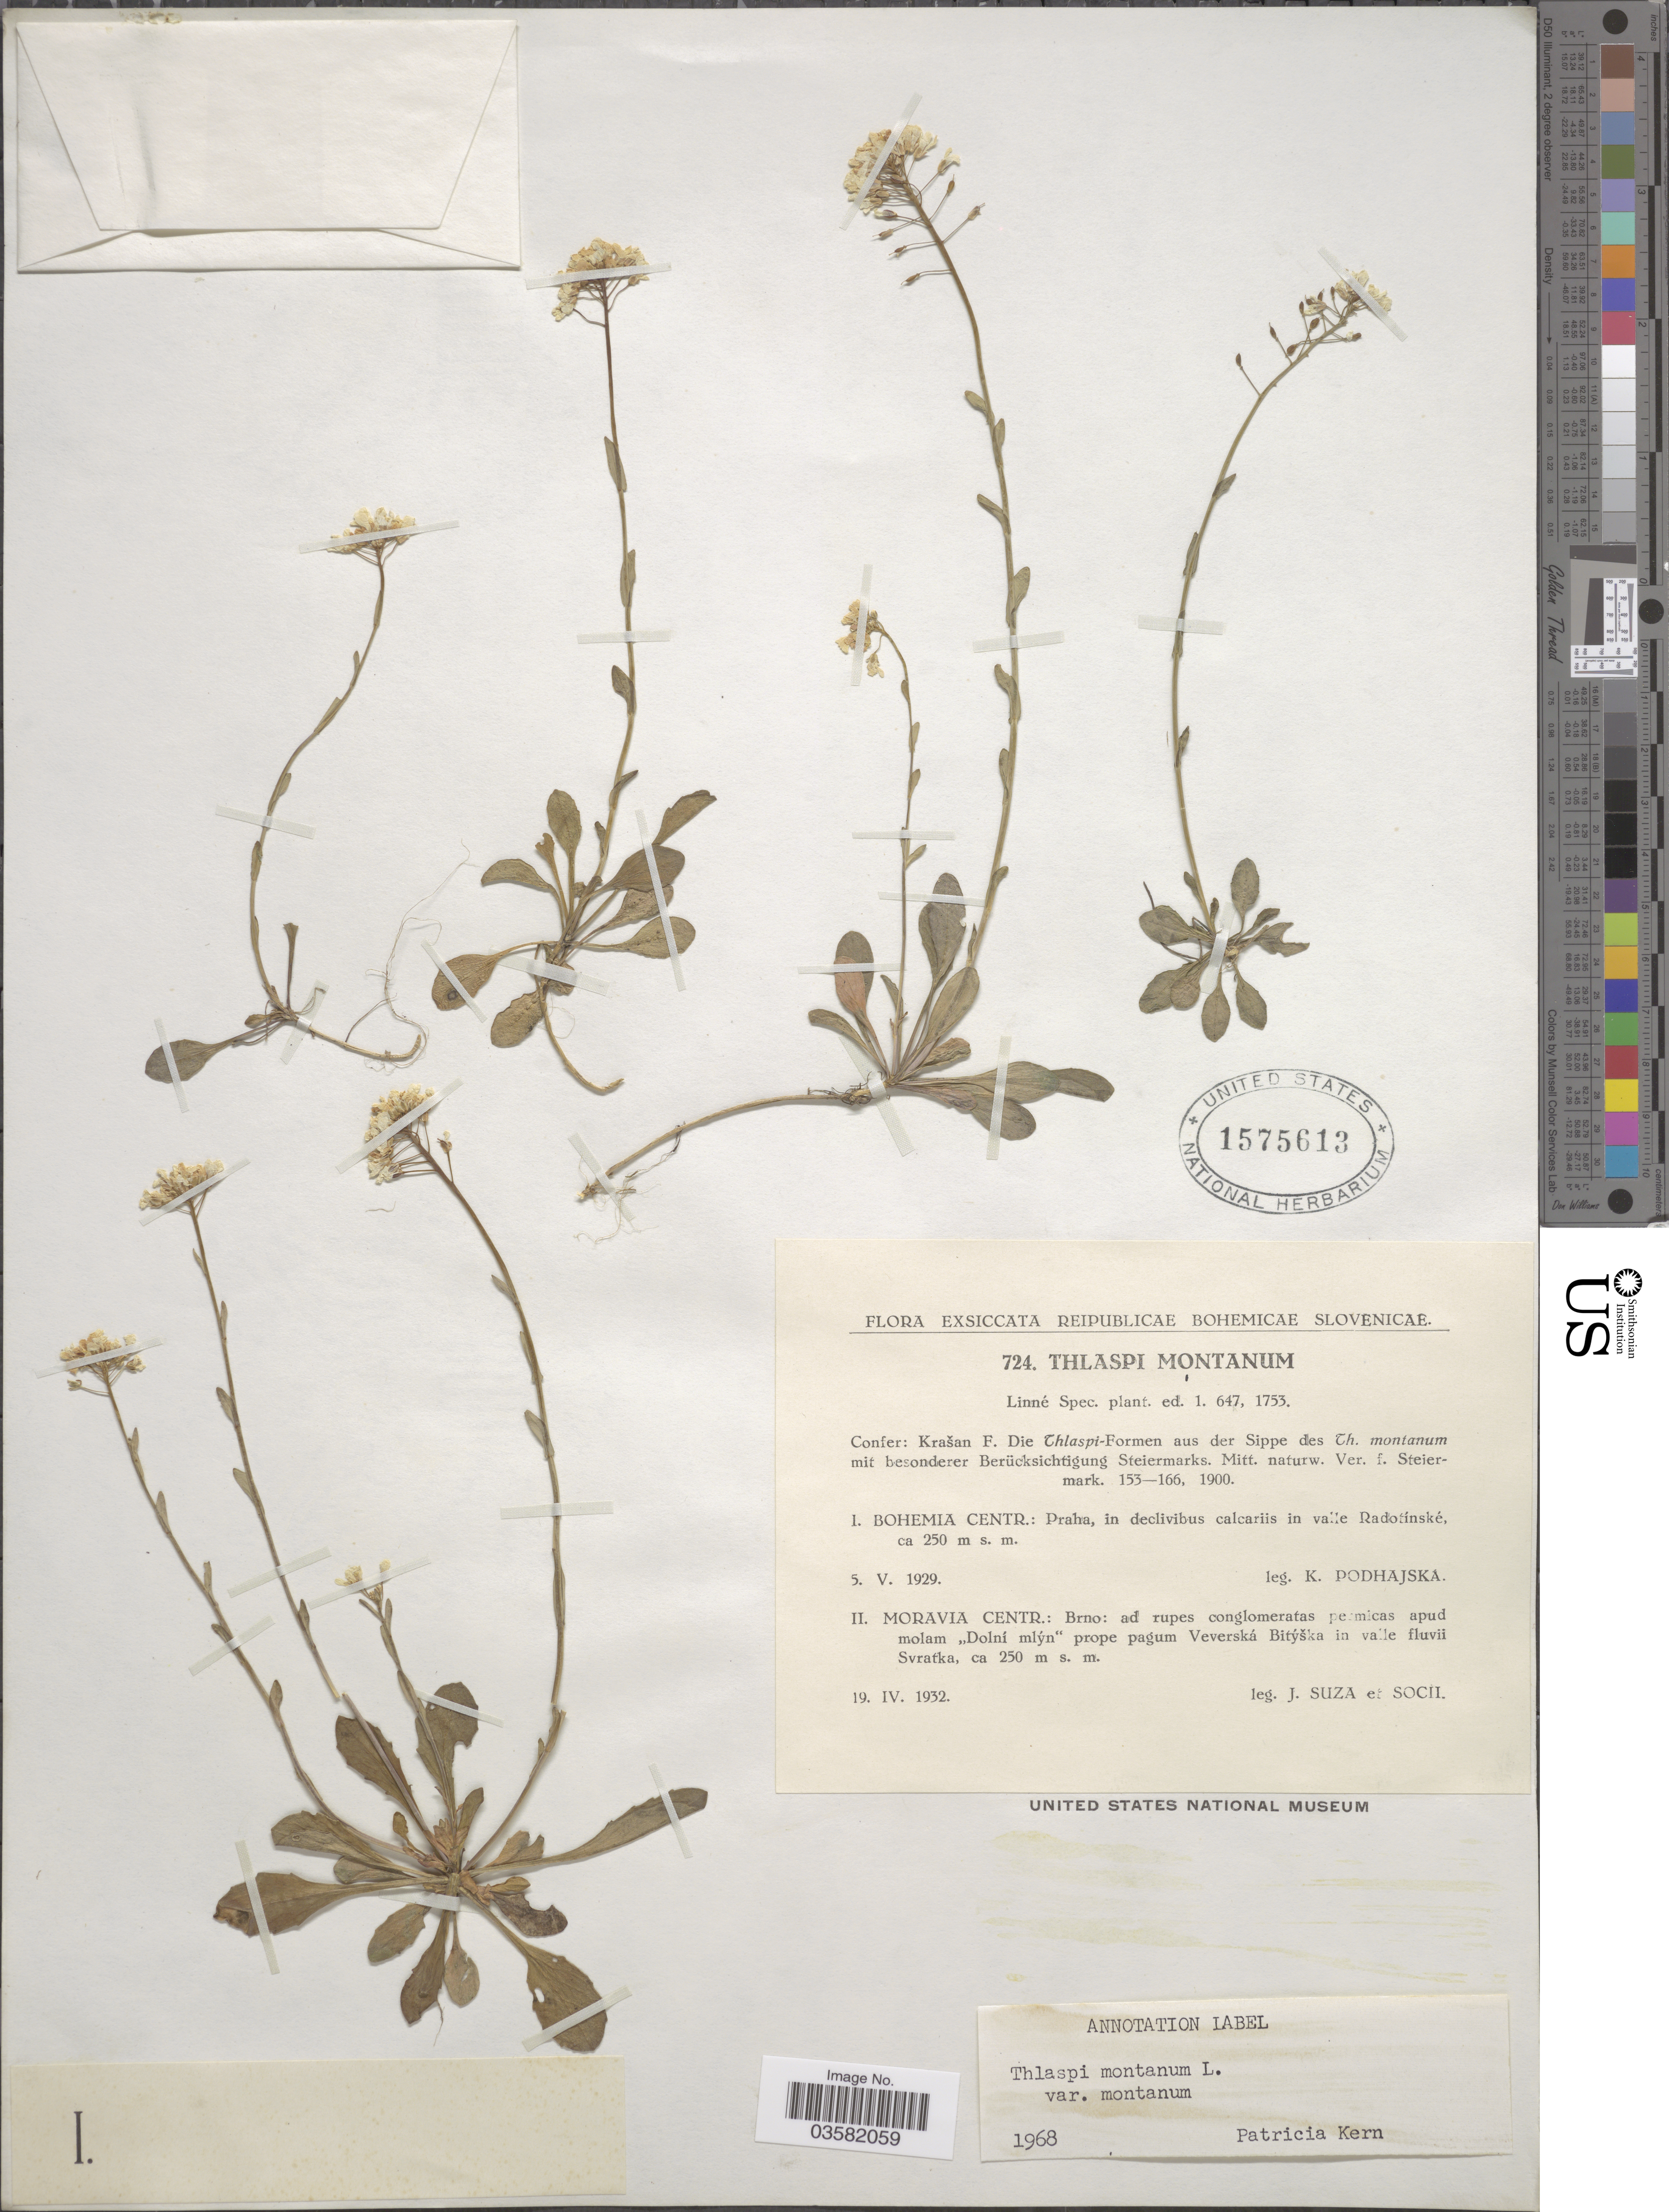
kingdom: Plantae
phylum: Tracheophyta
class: Magnoliopsida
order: Brassicales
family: Brassicaceae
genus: Thlaspi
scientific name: Thlaspi montanum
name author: L.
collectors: K. Podhajska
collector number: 724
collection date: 1929-05-05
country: Czechia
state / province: Central Bohemian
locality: Reipublicae Bohemicae Slovenicae. Bohemia Centr.: Praha, in declivibus calcariis in valle Radotínské.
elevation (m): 250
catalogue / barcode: US 1575613